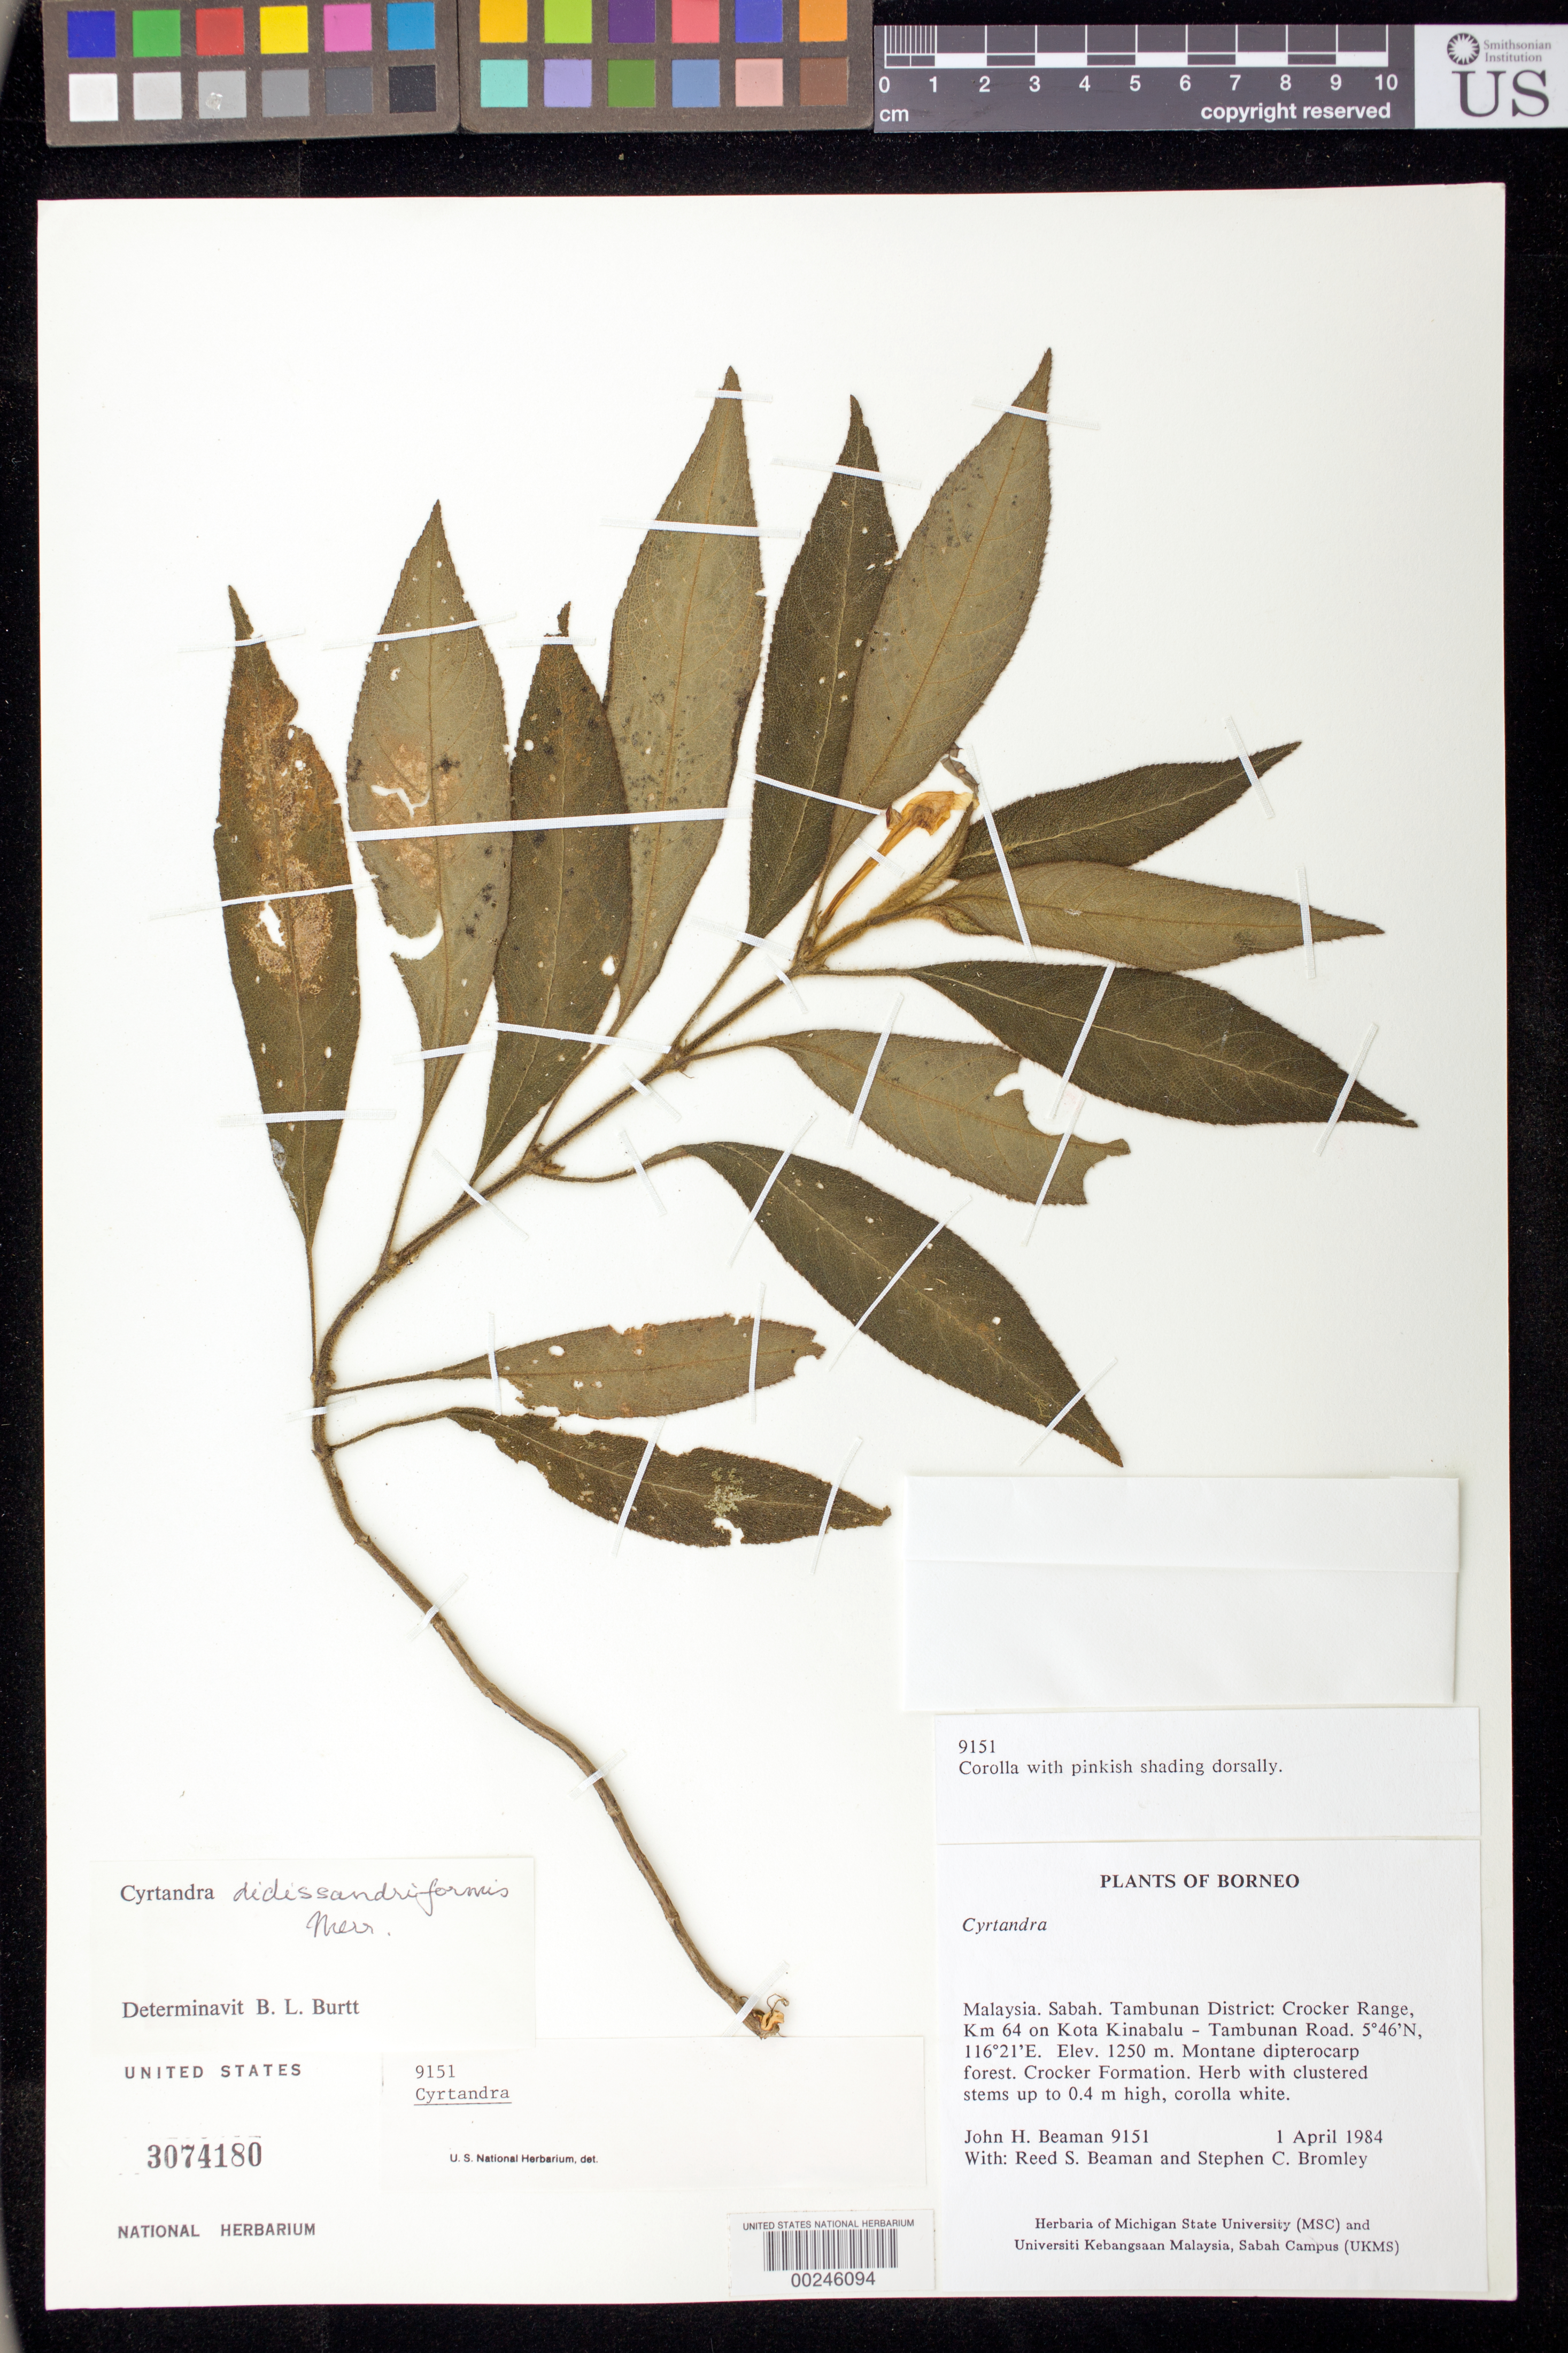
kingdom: Plantae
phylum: Tracheophyta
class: Magnoliopsida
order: Lamiales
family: Gesneriaceae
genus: Cyrtandra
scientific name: Cyrtandra didissandriformis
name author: Merr.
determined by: Burtt, B. L.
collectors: J. H. Beaman, R. S. Beaman & S. Bromley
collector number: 9151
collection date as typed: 01 Apr 1984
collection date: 1984-04-01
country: Malaysia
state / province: Sabah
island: Borneo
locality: Tambunan dist, crocker range, km 64 on kota kinabalu - tambunan road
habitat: Montane dipterocarp forest, crocker formation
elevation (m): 1250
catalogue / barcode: US 3074180